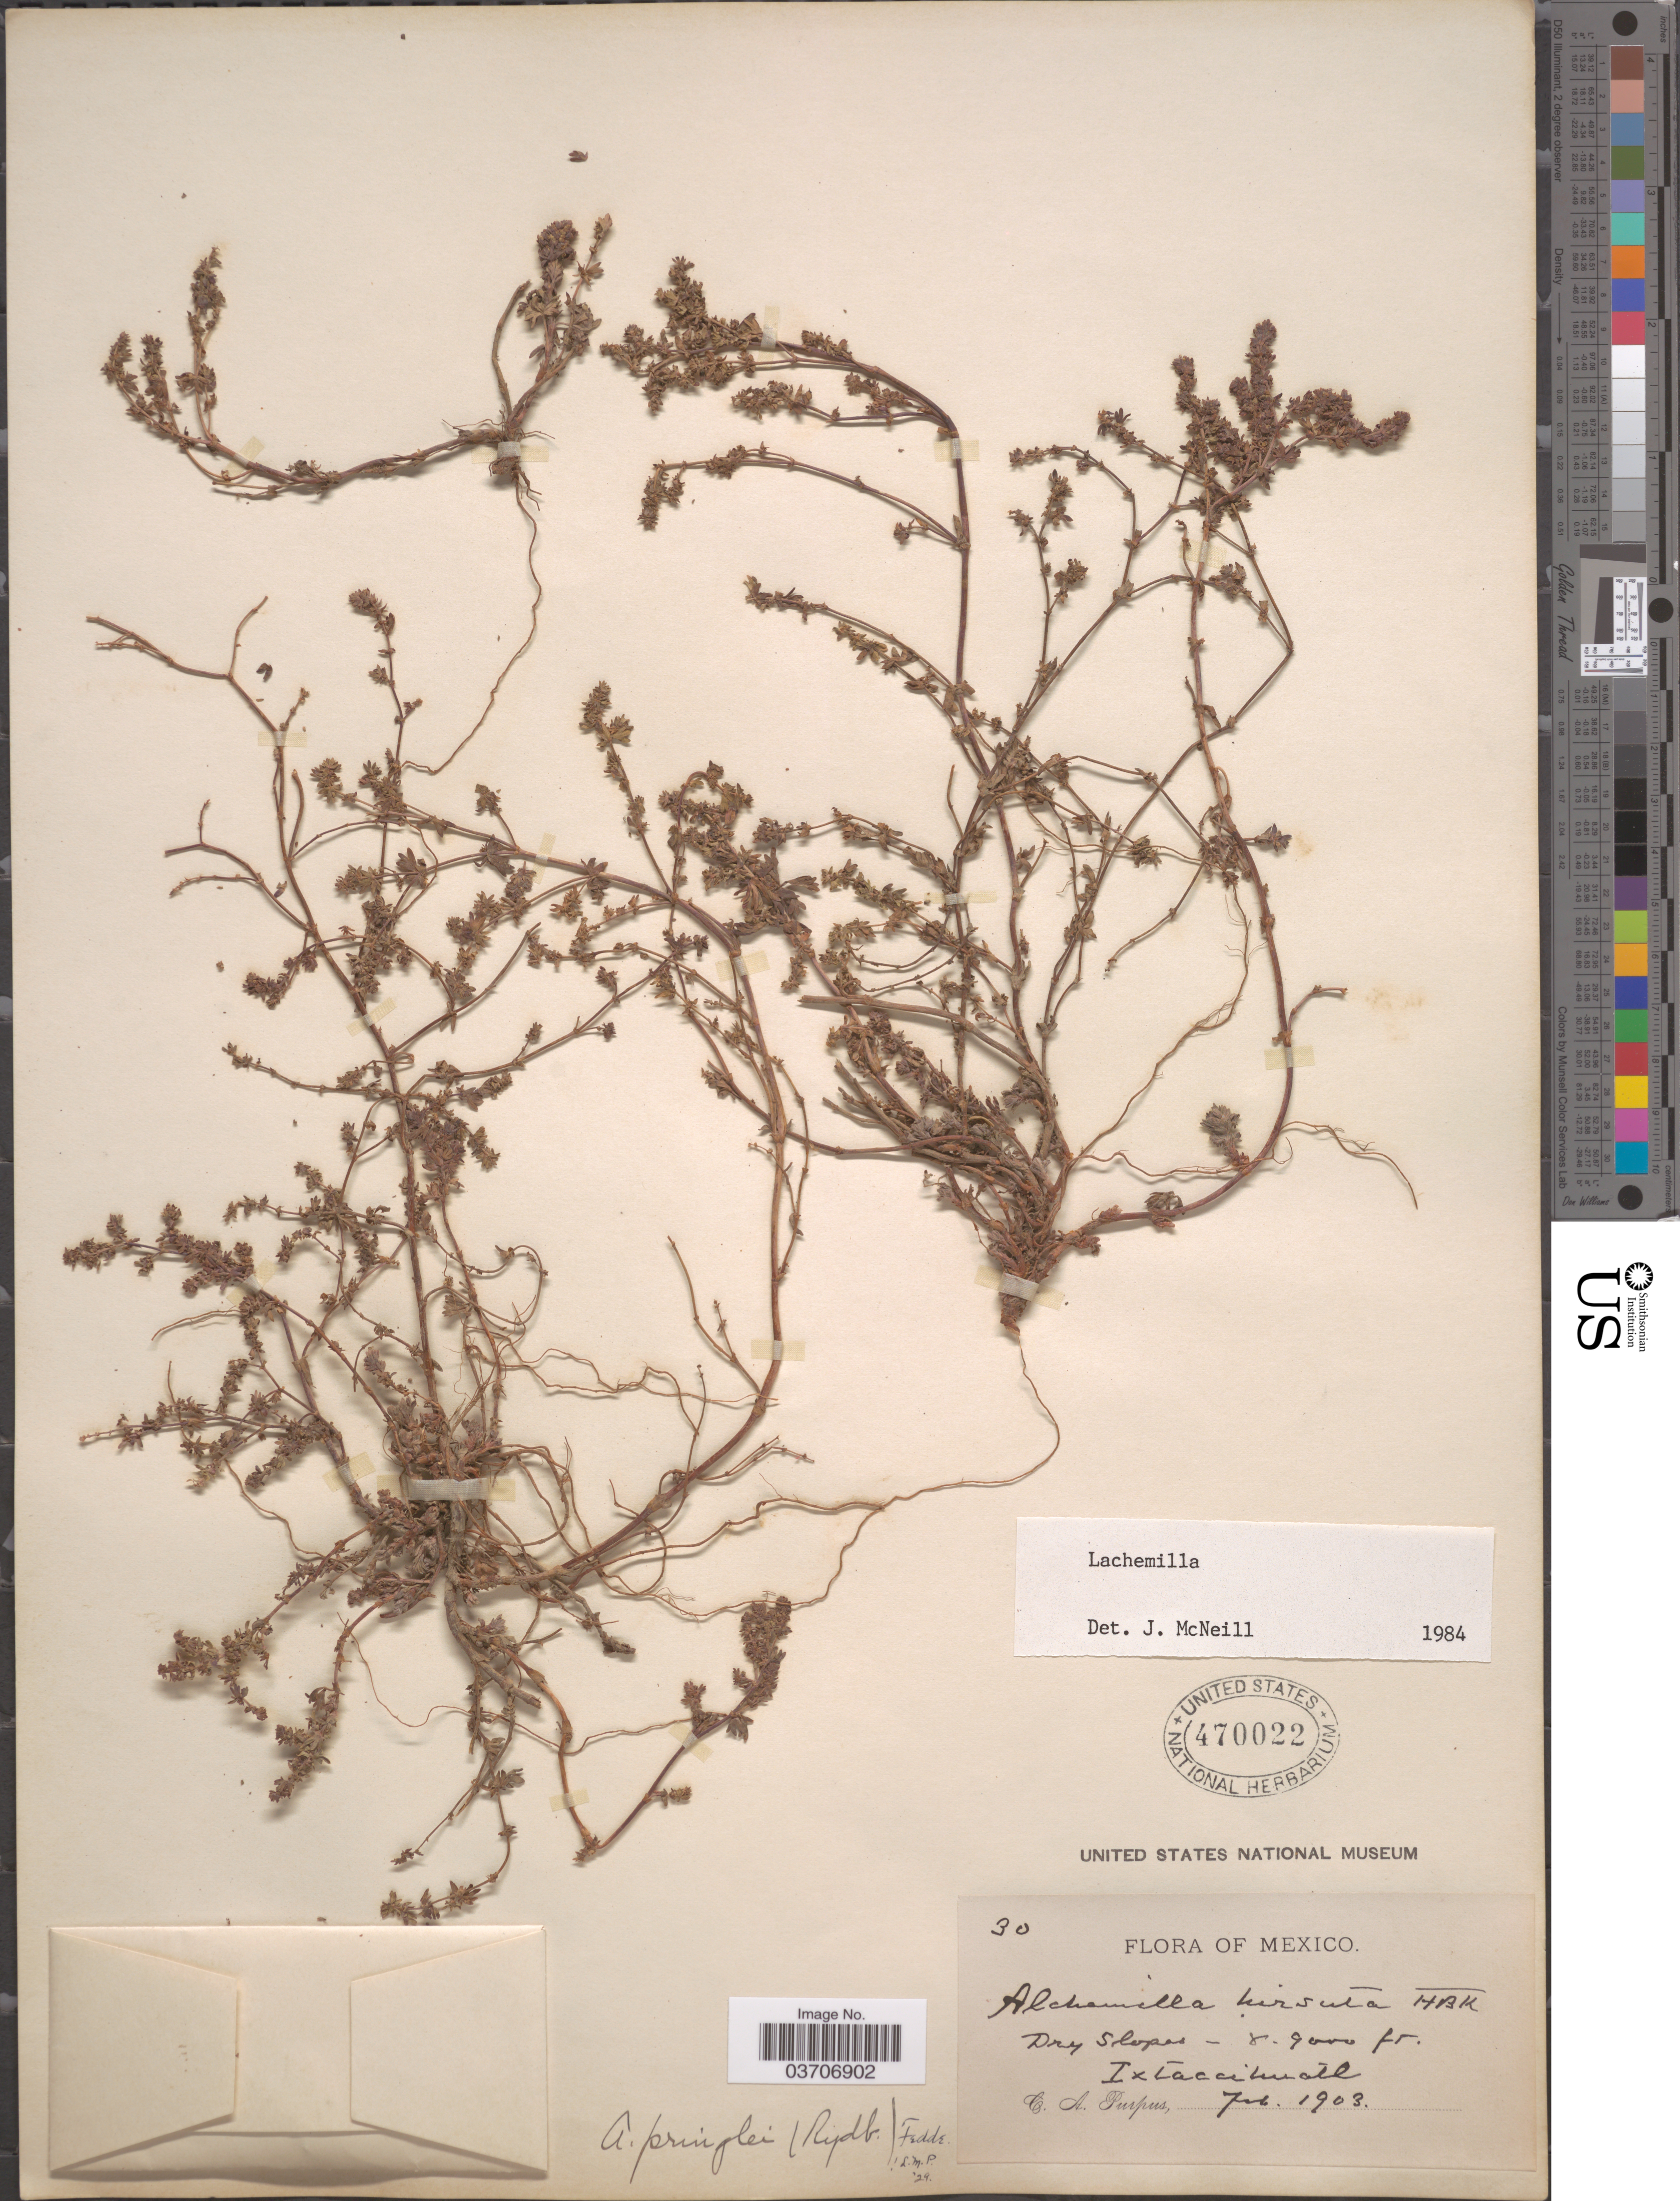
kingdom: Plantae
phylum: Tracheophyta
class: Magnoliopsida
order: Rosales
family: Rosaceae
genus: Lachemilla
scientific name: Lachemilla sp.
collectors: C. A. Purpus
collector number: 30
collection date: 1903-02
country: Mexico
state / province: México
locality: Ixtaccihuatl.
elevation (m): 2438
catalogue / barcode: US 470022